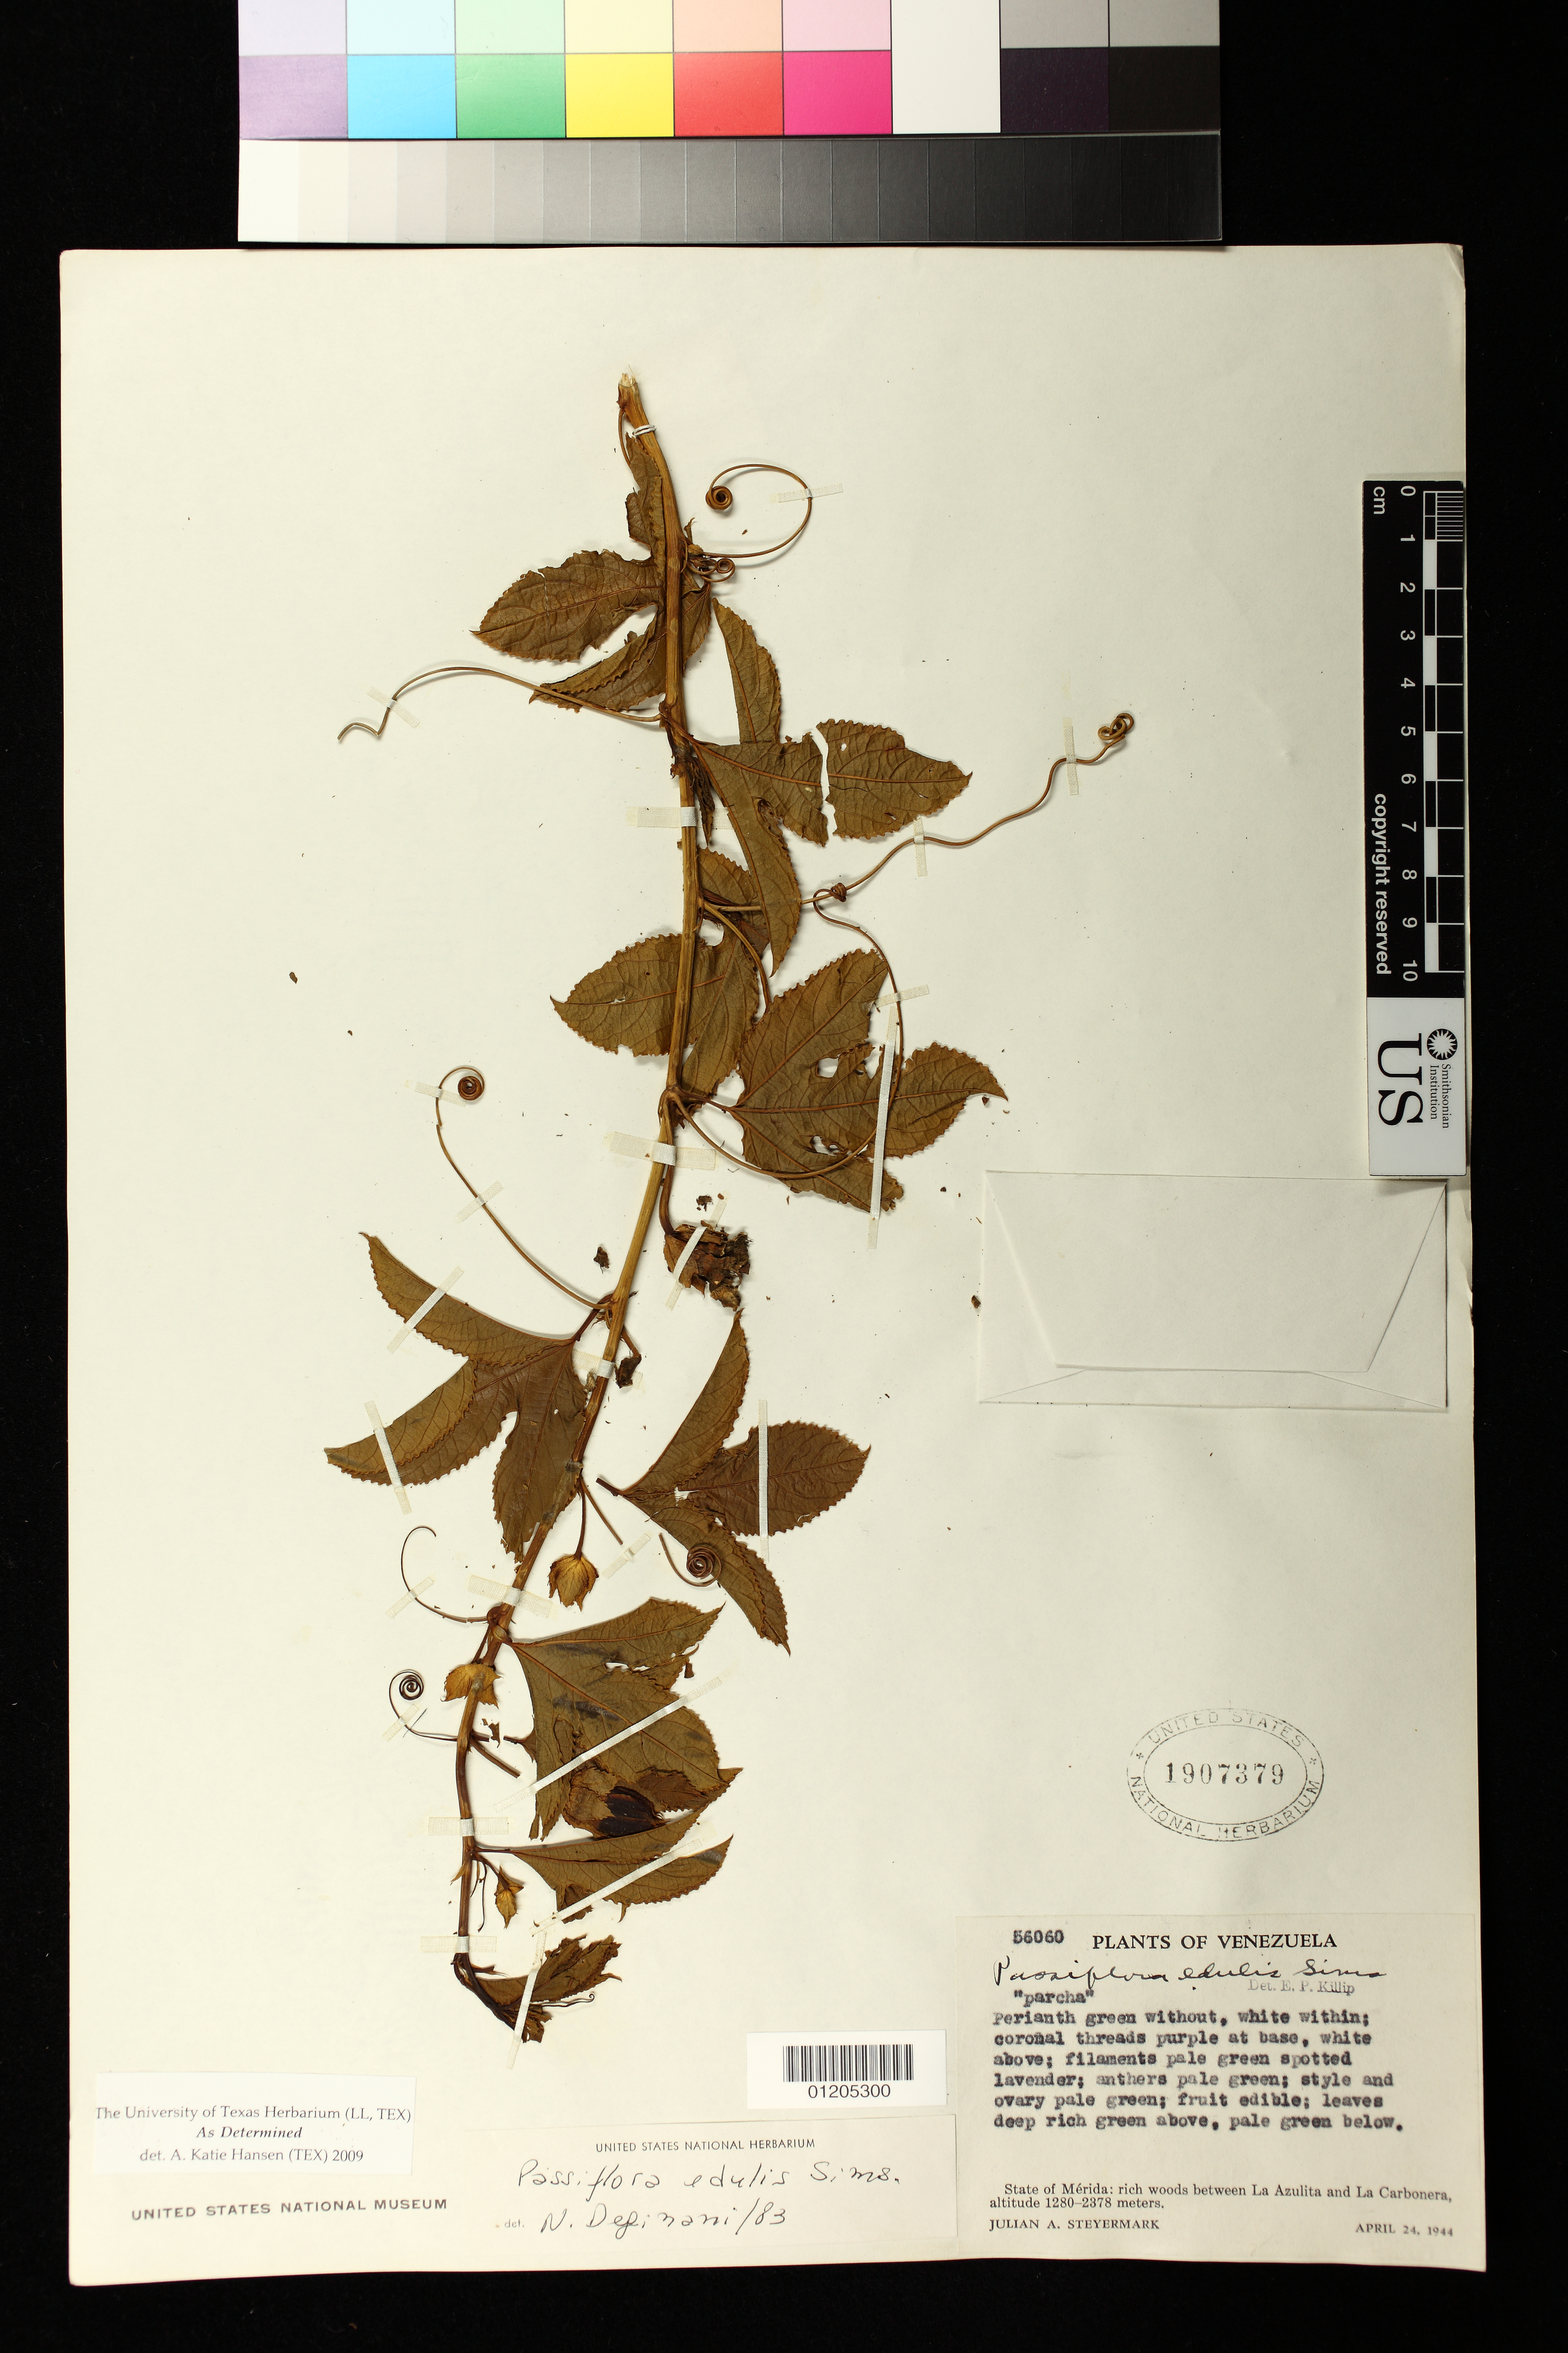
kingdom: Plantae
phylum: Tracheophyta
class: Magnoliopsida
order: Malpighiales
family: Passifloraceae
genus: Passiflora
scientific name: Passiflora edulis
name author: Sims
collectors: J. Steyermark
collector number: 56060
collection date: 1944-04-24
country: Venezuela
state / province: Mérida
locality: rich woods between La Azulita and La Carbonera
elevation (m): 1280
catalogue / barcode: US 1907379